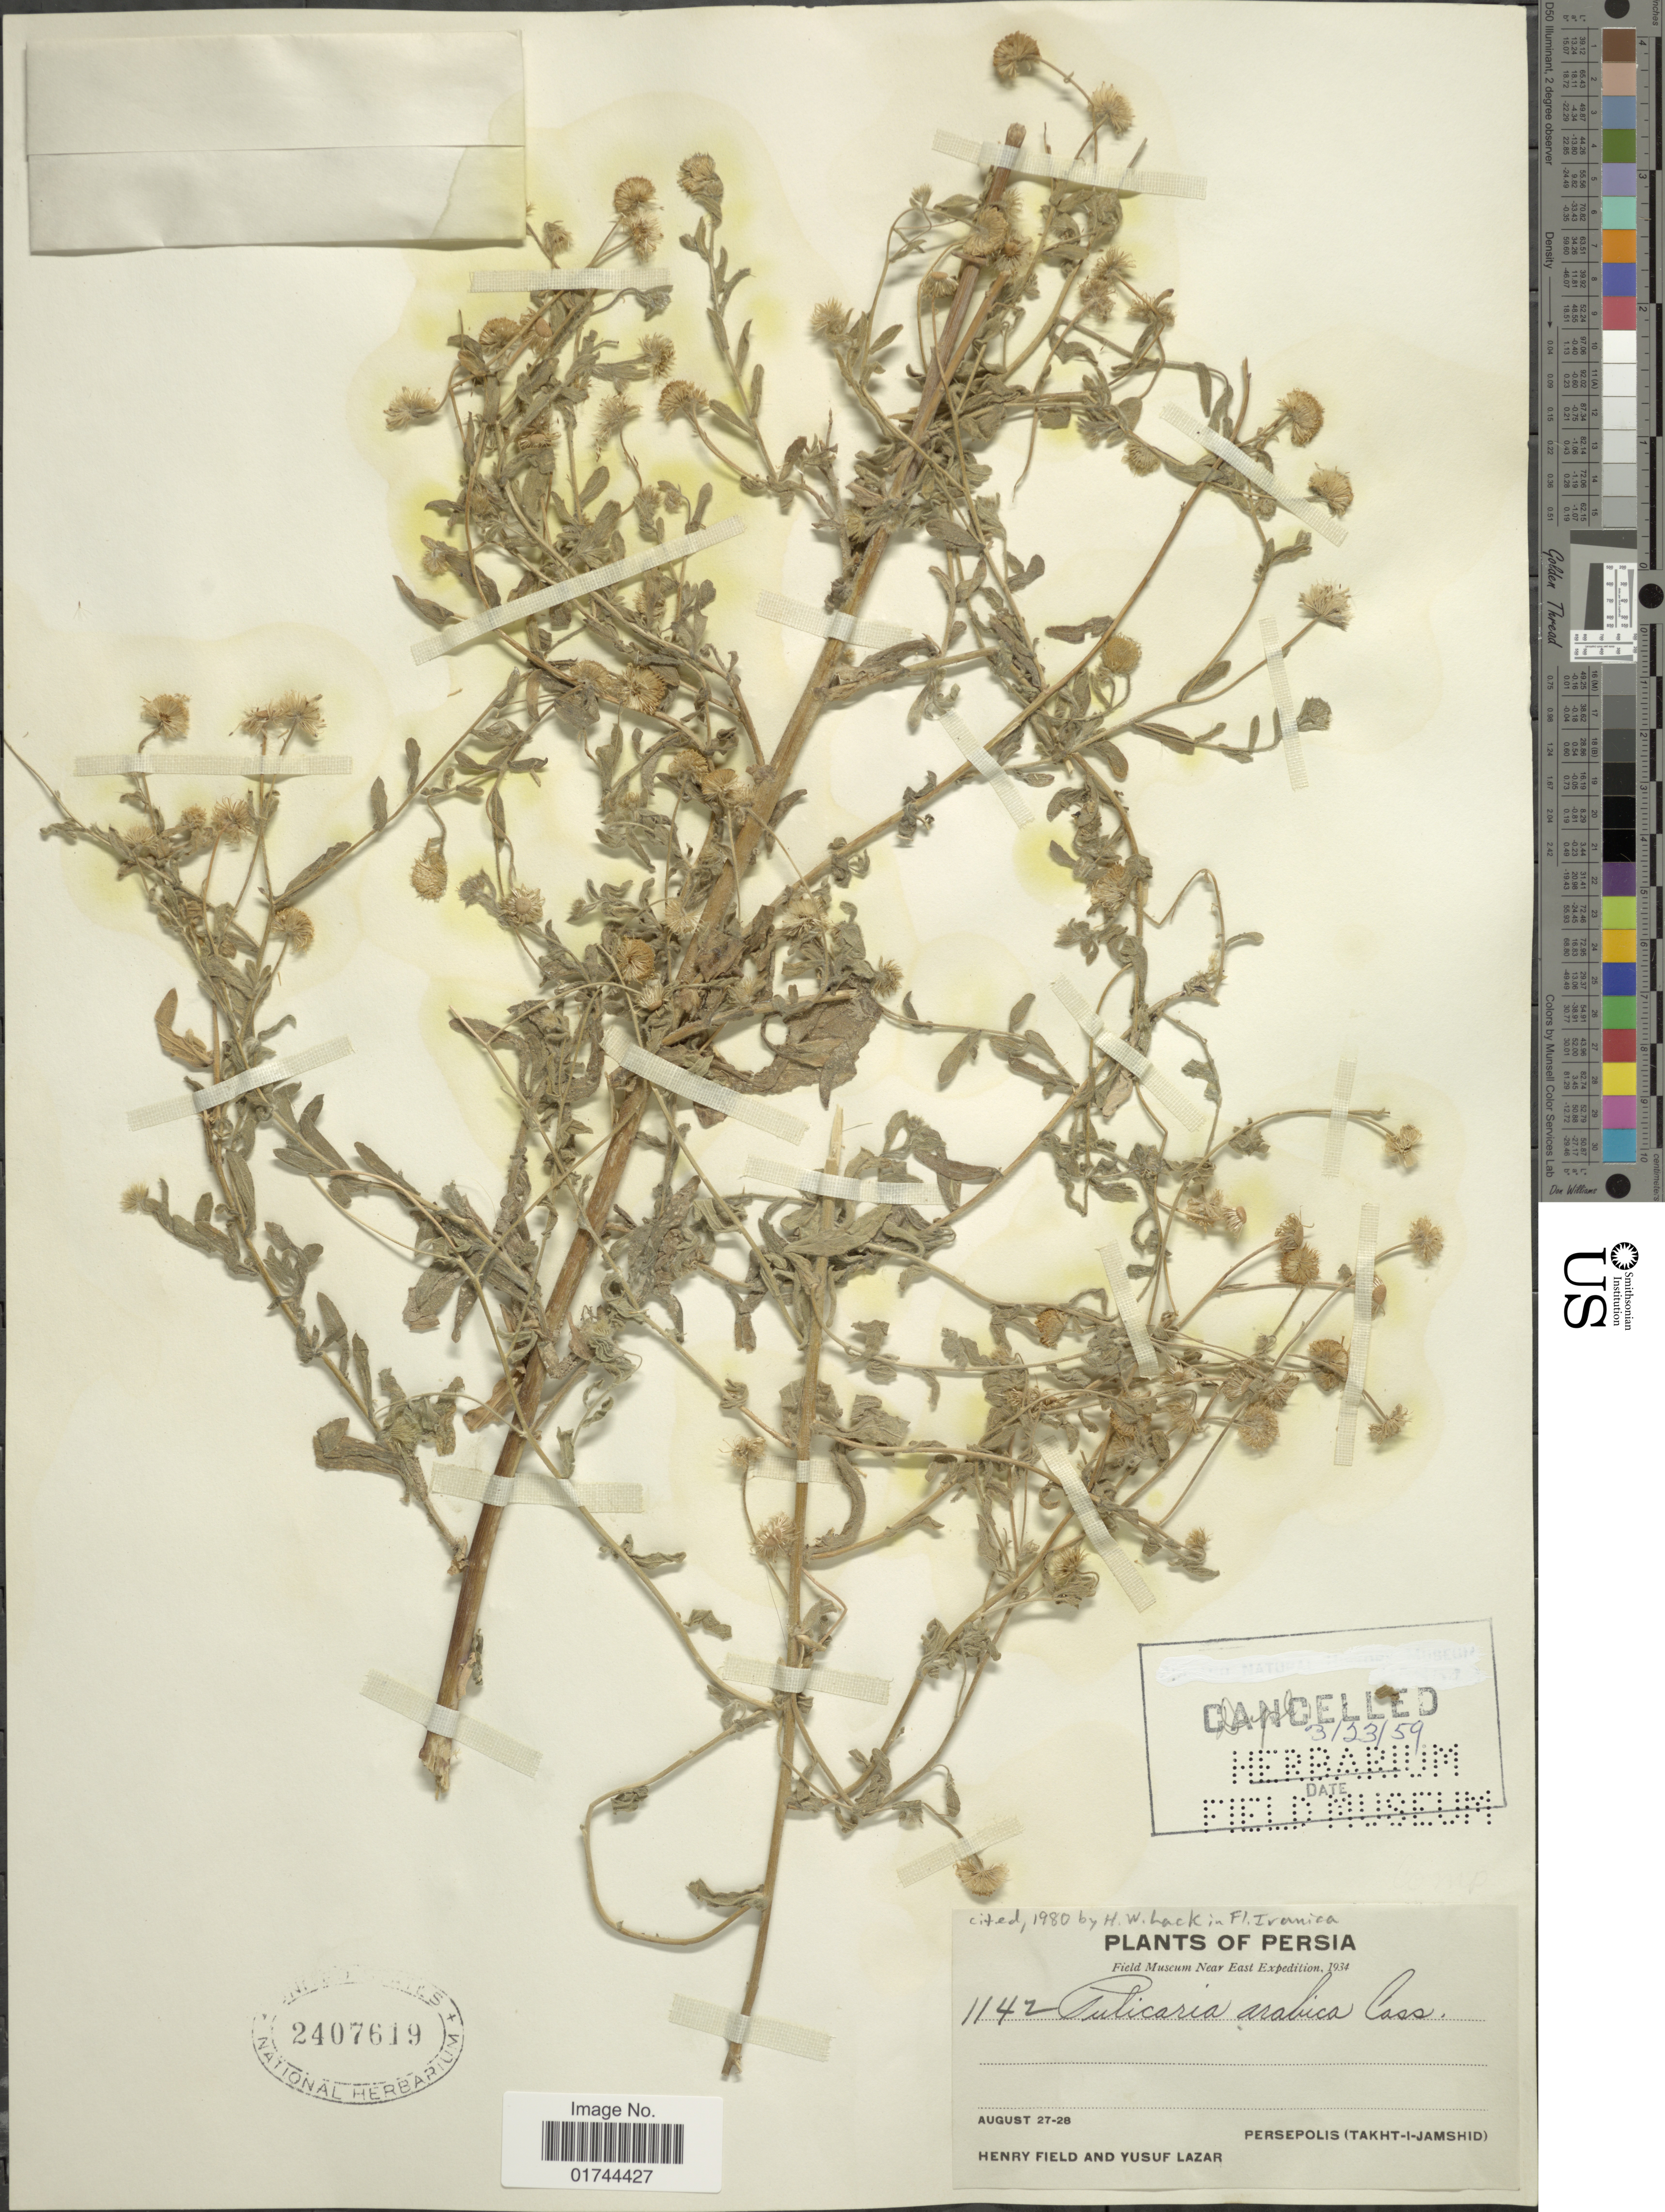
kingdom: Plantae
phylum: Tracheophyta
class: Magnoliopsida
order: Asterales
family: Asteraceae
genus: Pulicaria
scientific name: Pulicaria arabica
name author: (L.) Cass.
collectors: H. Field & Y. Lazar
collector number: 1142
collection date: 1934-08-27/1934-08-28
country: Iran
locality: Persepolis (Takht-I-Jamshid)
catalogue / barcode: US 2407619